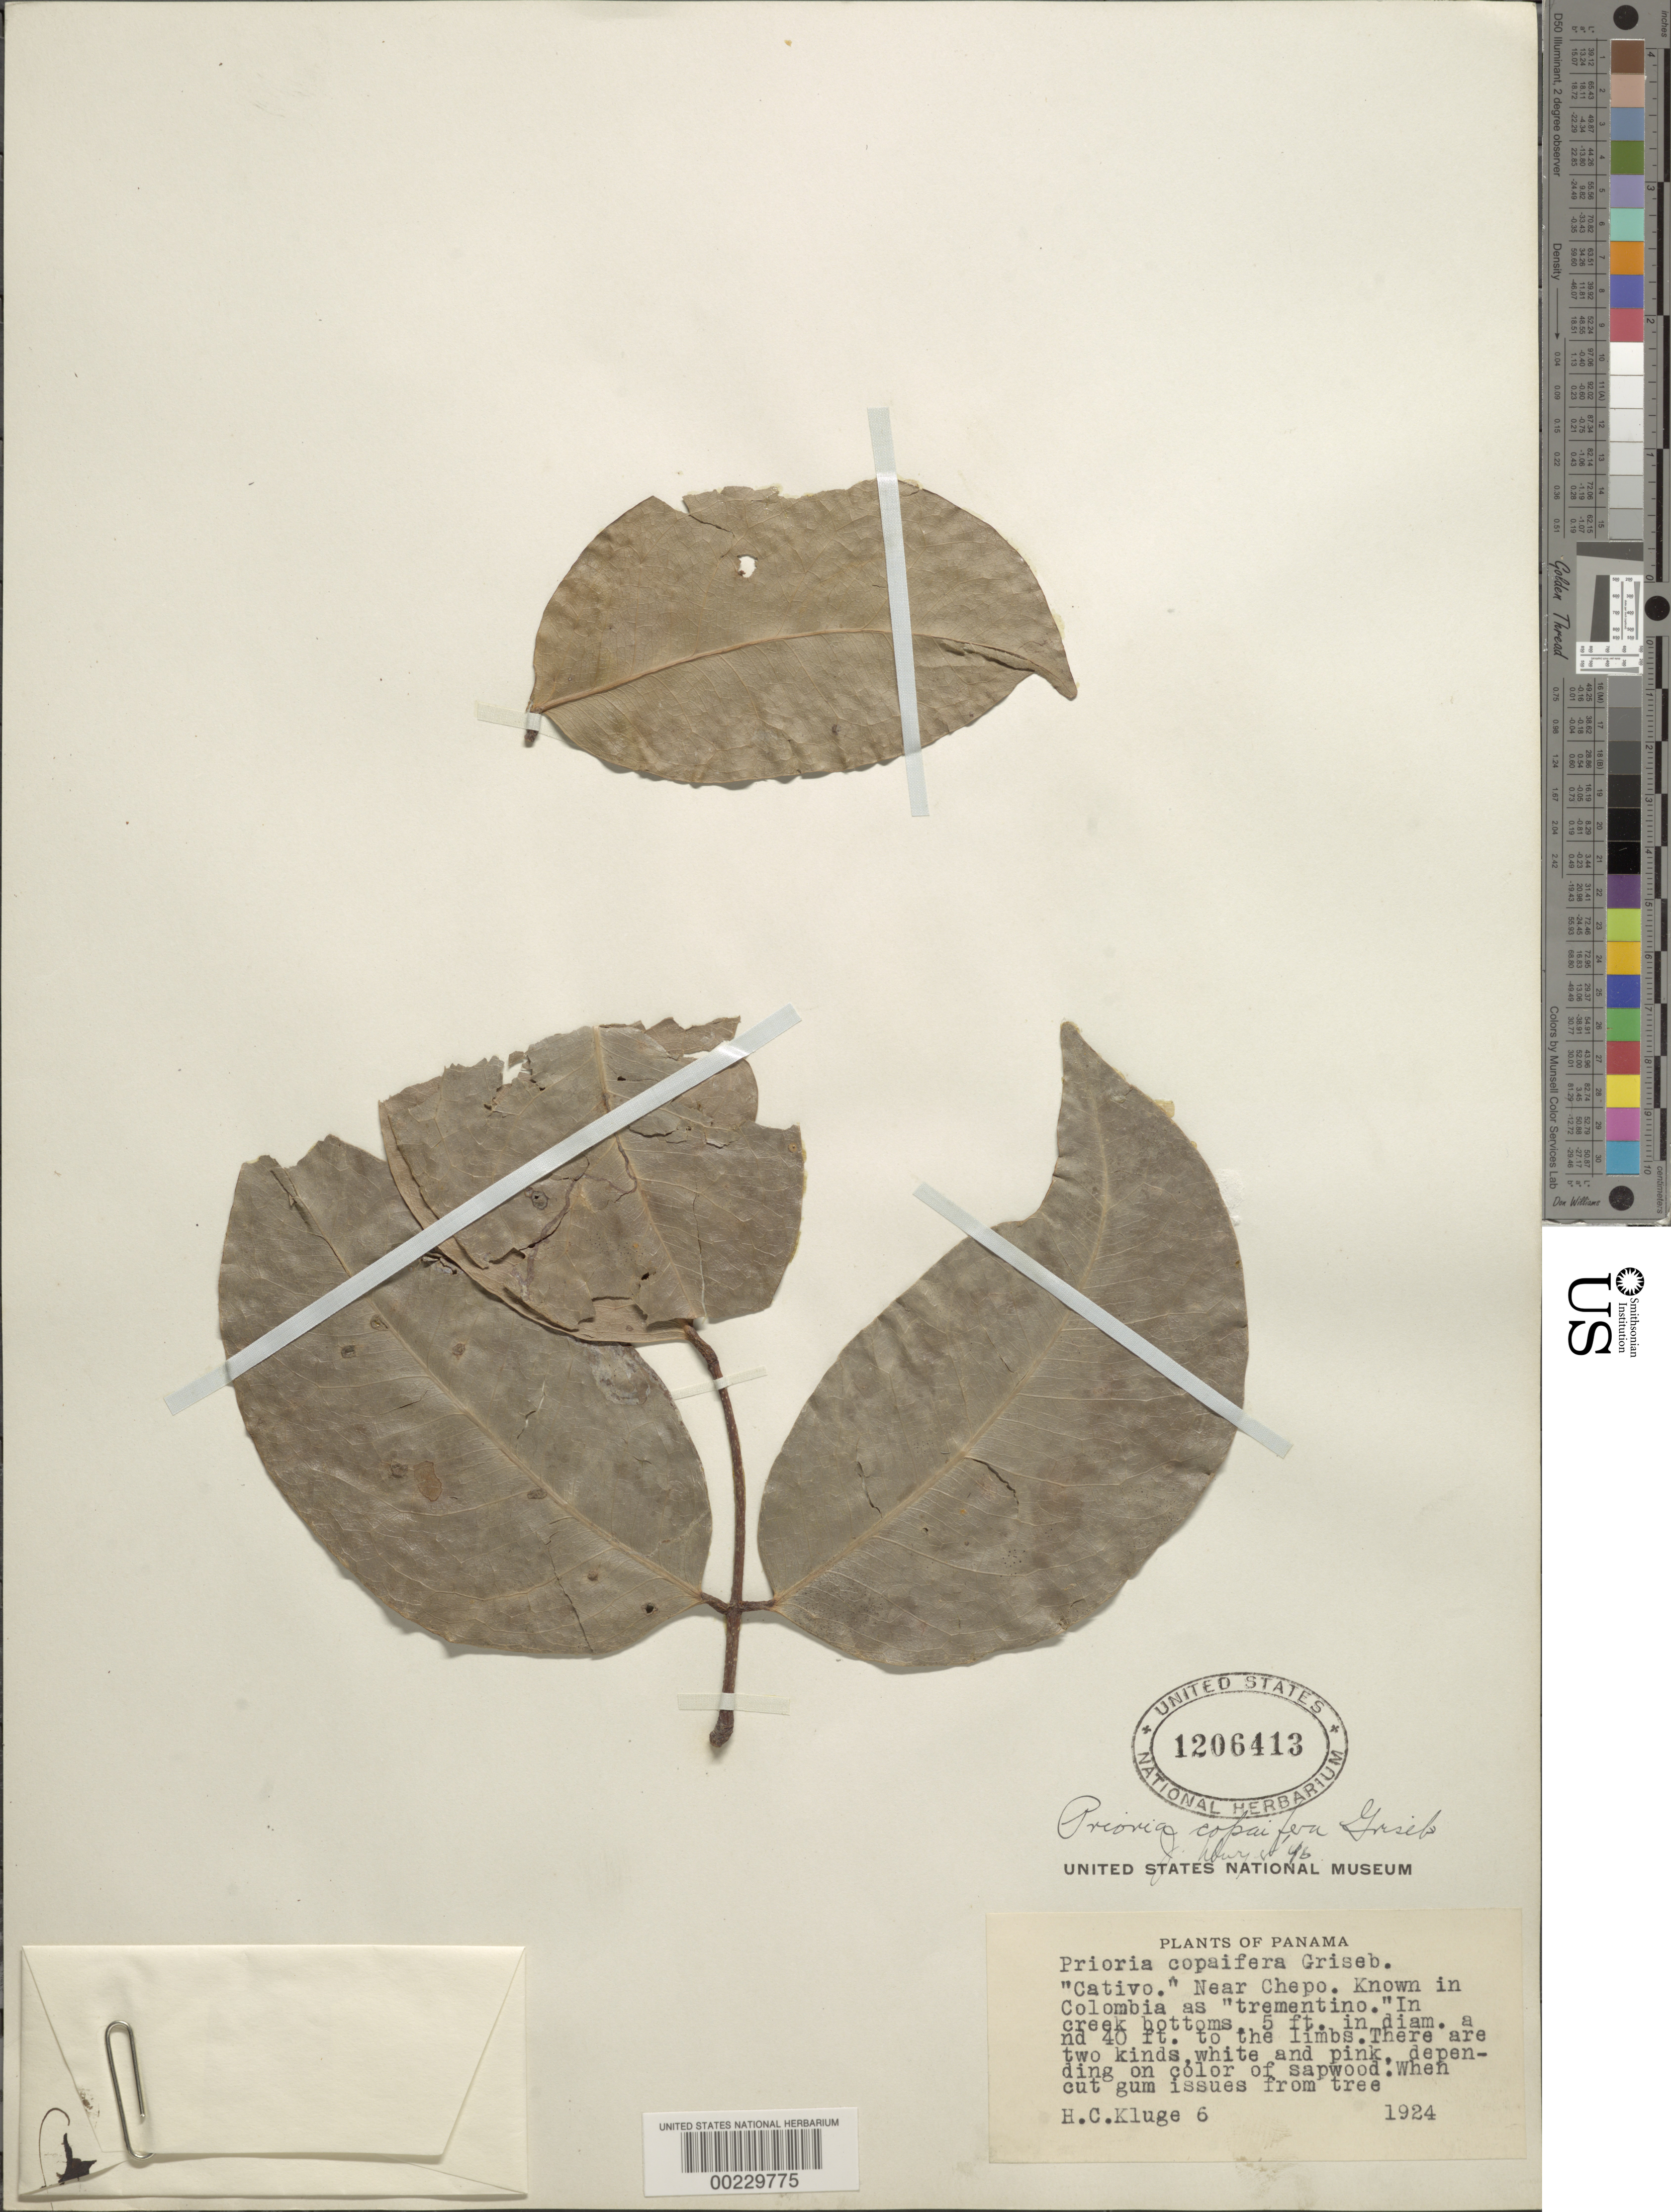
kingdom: Plantae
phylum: Tracheophyta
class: Magnoliopsida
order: Fabales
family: Fabaceae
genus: Prioria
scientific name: Prioria copaifera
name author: Griseb.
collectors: H. C. Kluge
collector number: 6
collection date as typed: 1924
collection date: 1924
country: Panama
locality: Near Chepo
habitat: Creek bottoms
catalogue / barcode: US 1206413